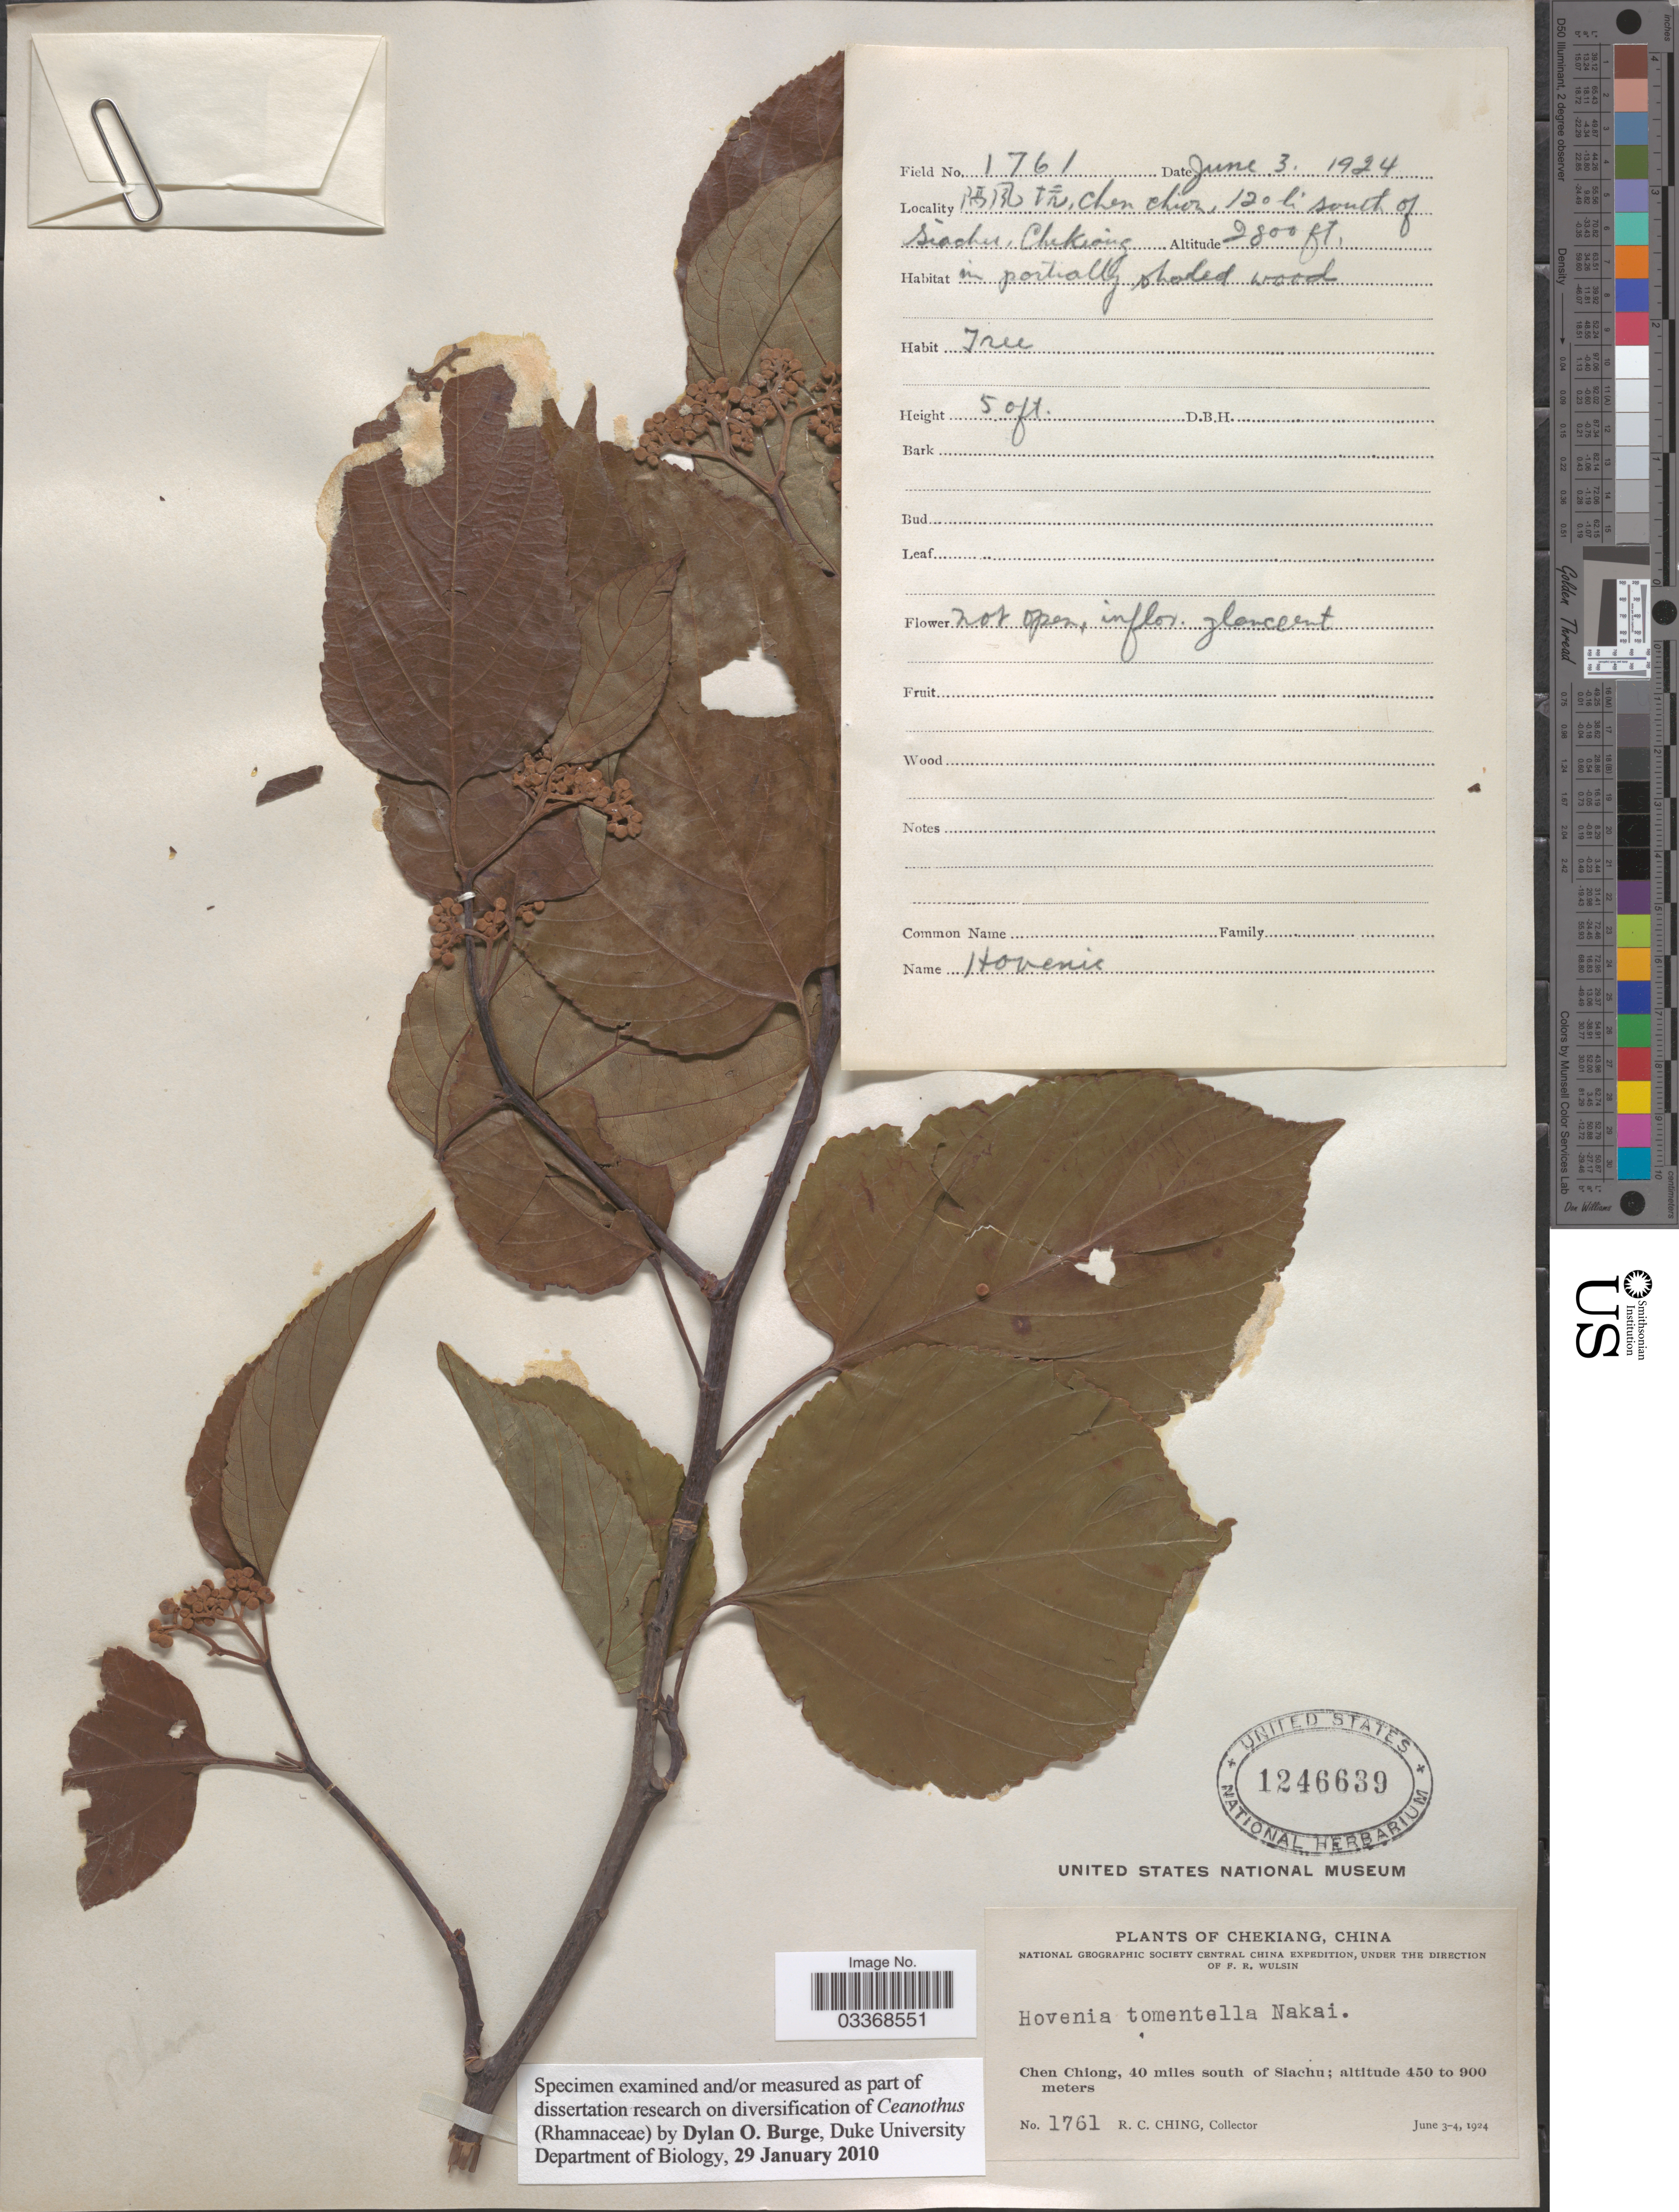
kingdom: Plantae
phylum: Tracheophyta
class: Magnoliopsida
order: Rosales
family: Rhamnaceae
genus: Hovenia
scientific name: Hovenia tomentella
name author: (Makino) Nakai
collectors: R. C. Ching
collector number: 1761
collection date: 1924-06-03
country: China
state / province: Zhejiang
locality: Chekiang. Chen Chiong, 40 miles south of Siachu.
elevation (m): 450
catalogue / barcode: US 1246639